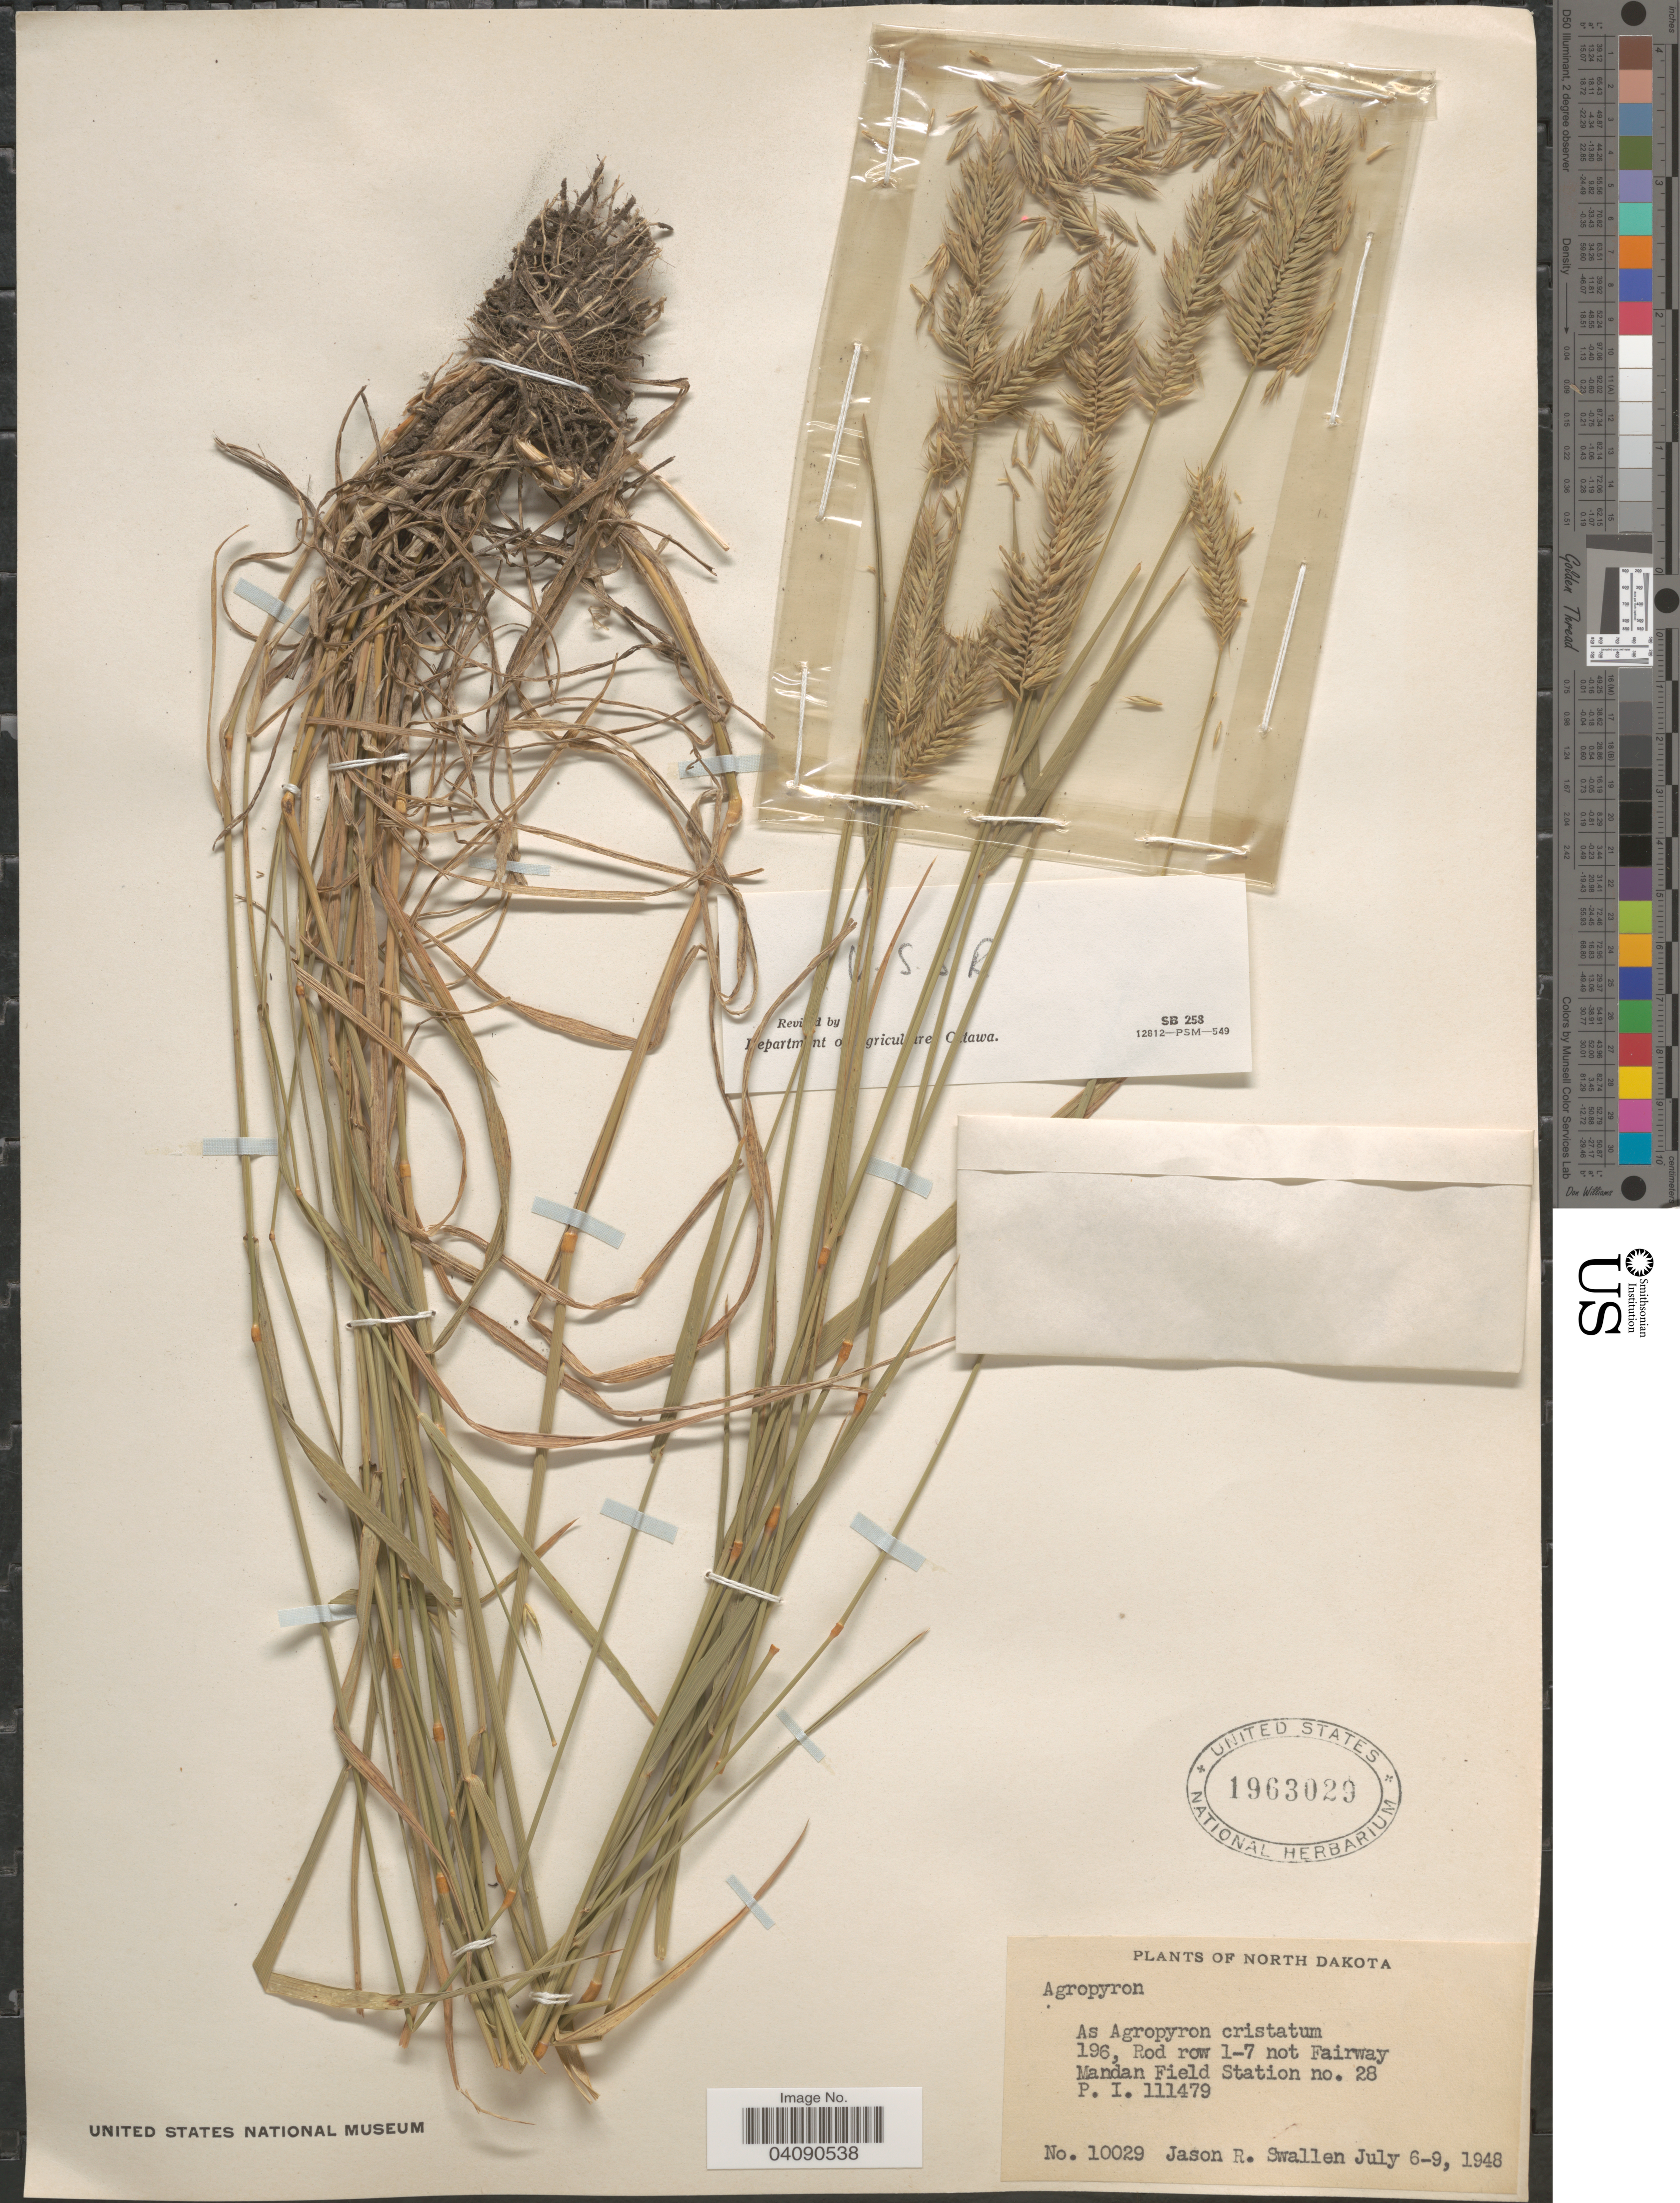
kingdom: Plantae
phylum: Tracheophyta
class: Liliopsida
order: Poales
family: Poaceae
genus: Agropyron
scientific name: Agropyron sp.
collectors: J. R. Swallen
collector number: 10029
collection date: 1948-07-06/1948-07-09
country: United States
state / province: North Dakota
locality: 196, Rod row 1-7 not Fairway. Mandan Field Station no. 28.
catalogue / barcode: US 1963029